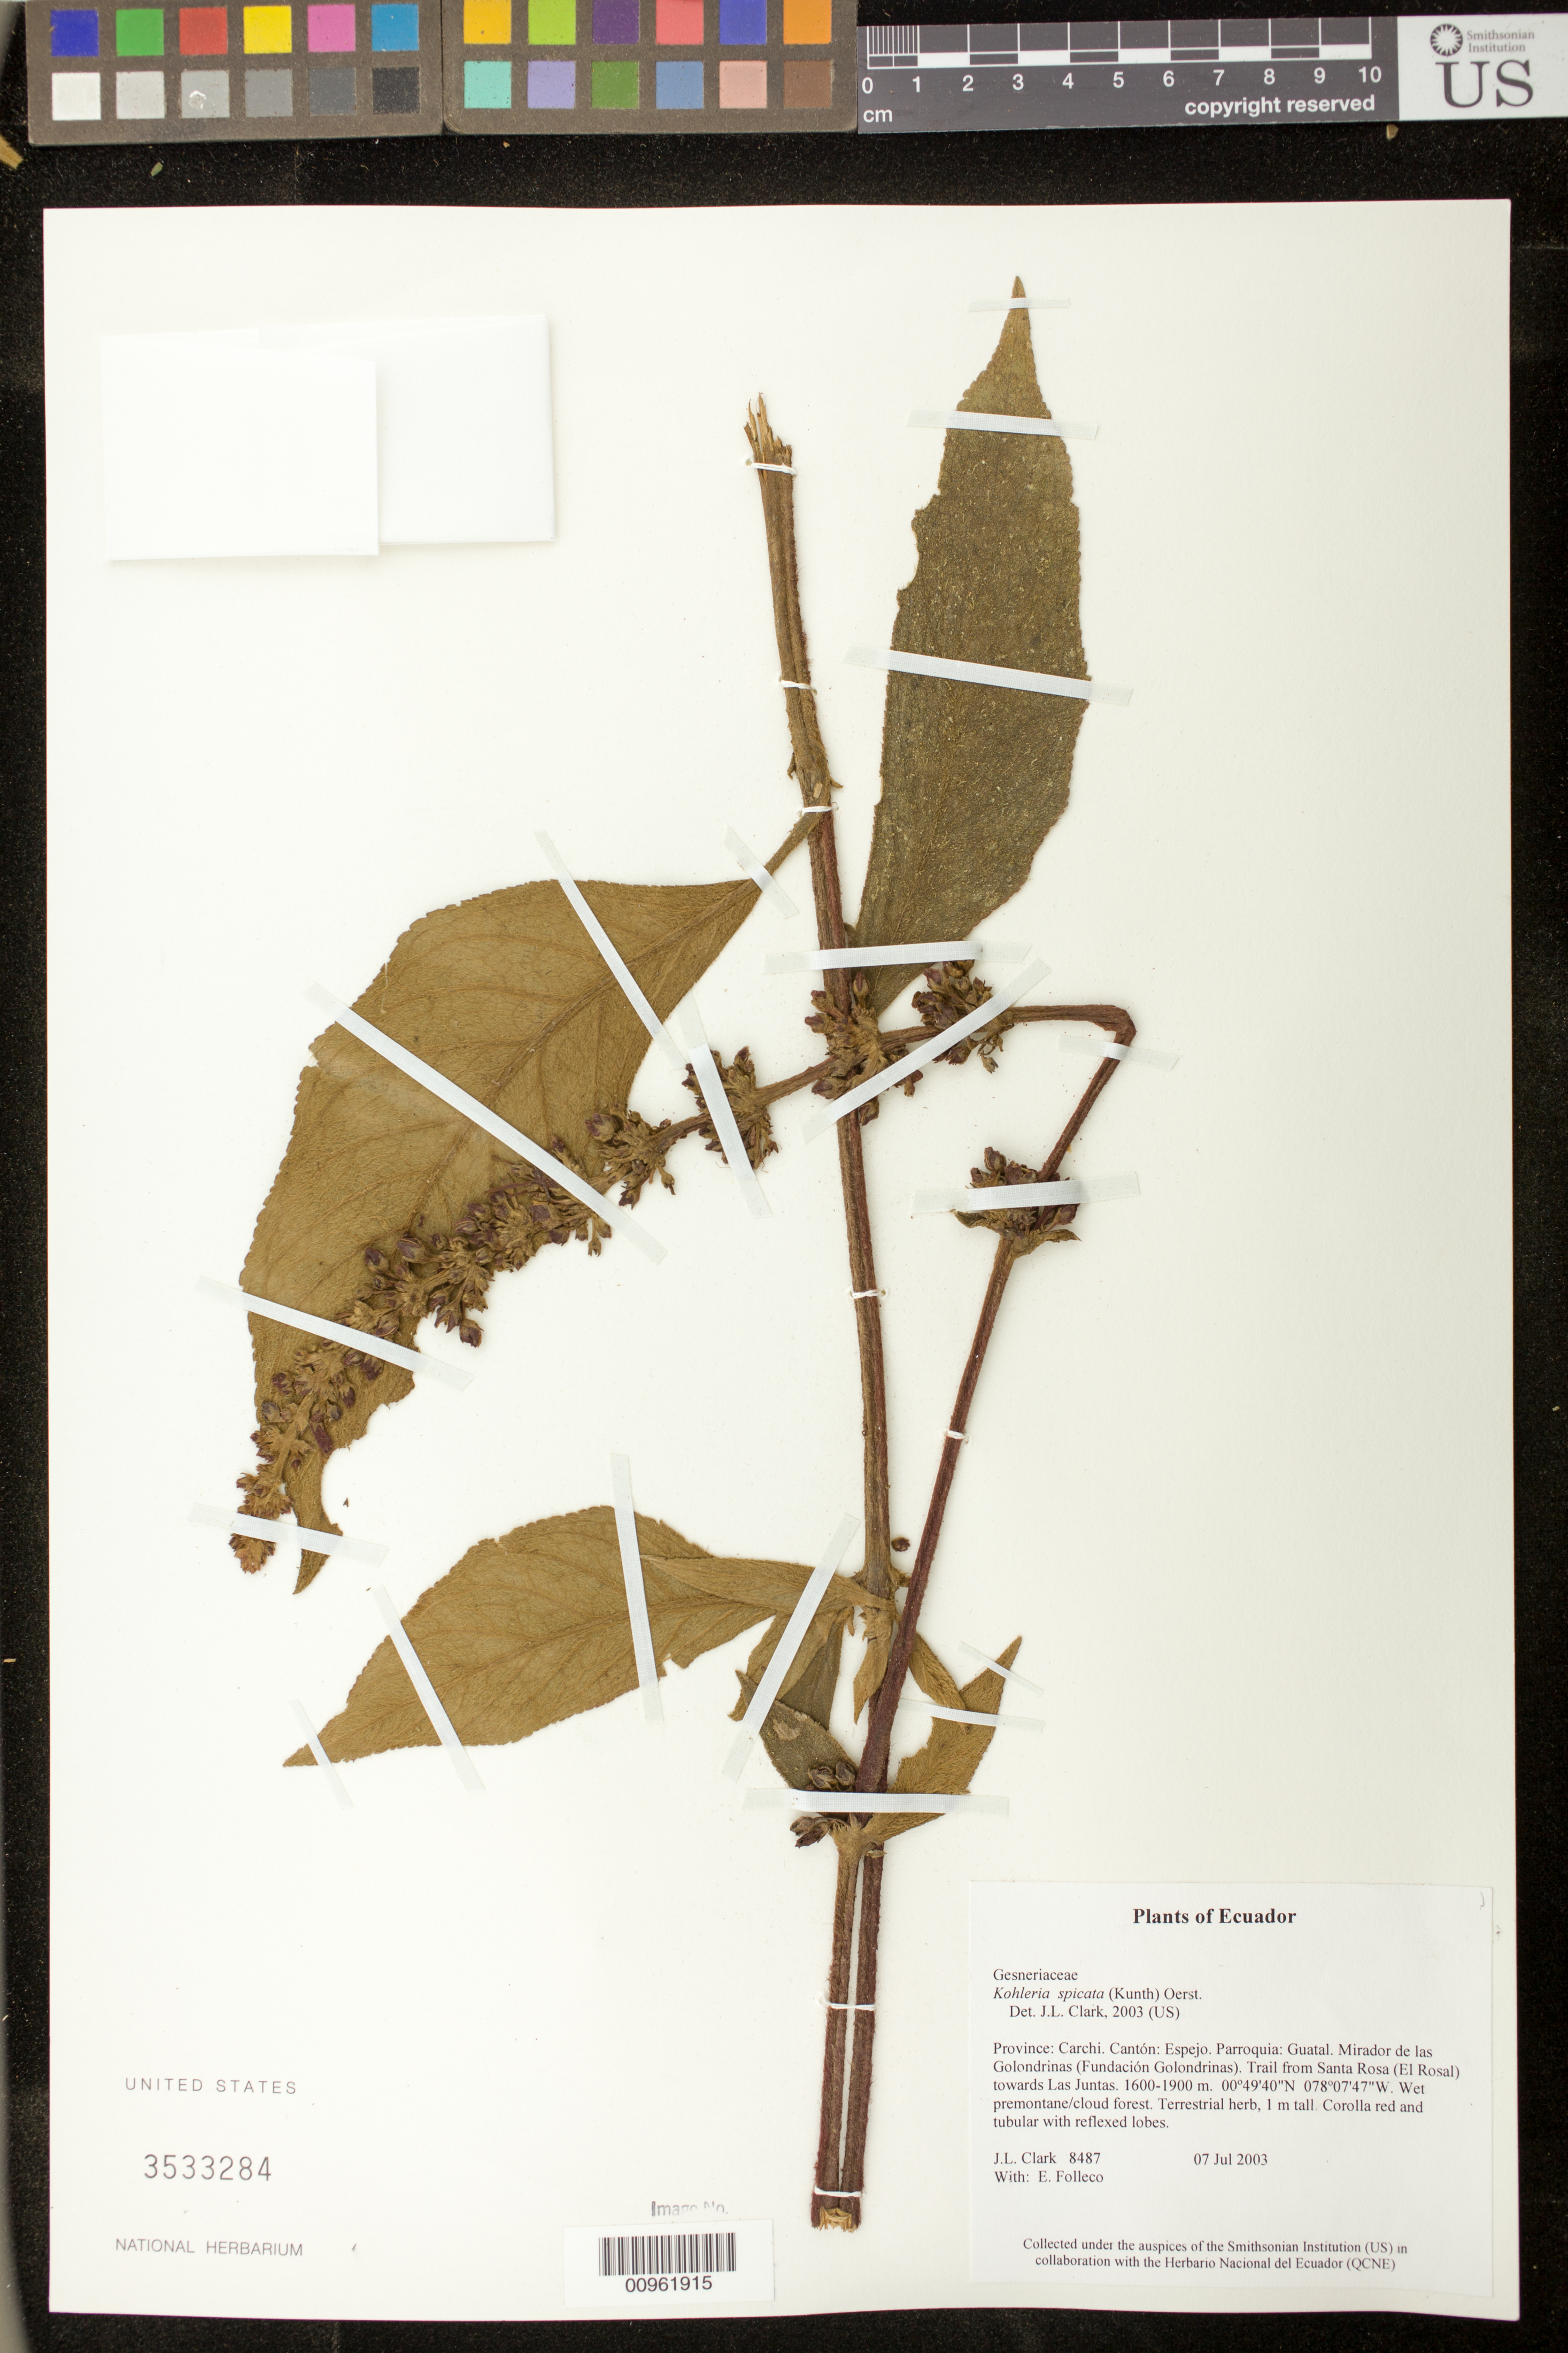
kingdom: Plantae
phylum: Tracheophyta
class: Magnoliopsida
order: Lamiales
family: Gesneriaceae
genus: Kohleria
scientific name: Kohleria spicata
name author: (Kunth) Oerst.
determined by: Clark, J. L., (SEL), The Marie Selby Botanical Garden (UNITED STATES)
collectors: J. L. Clark & E. Folleco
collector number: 8487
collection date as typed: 07 Jul 2003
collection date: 2003-07-07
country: Ecuador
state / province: Carchi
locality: Espejo. Parroquia: Guatal. Mirador de las Golondrinas (Fundación Golondrinas). Trail from Santa Rosa (El Rosal) towards Las Juntas.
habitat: Wet premontane/cloud forest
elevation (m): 1600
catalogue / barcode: US 3533284